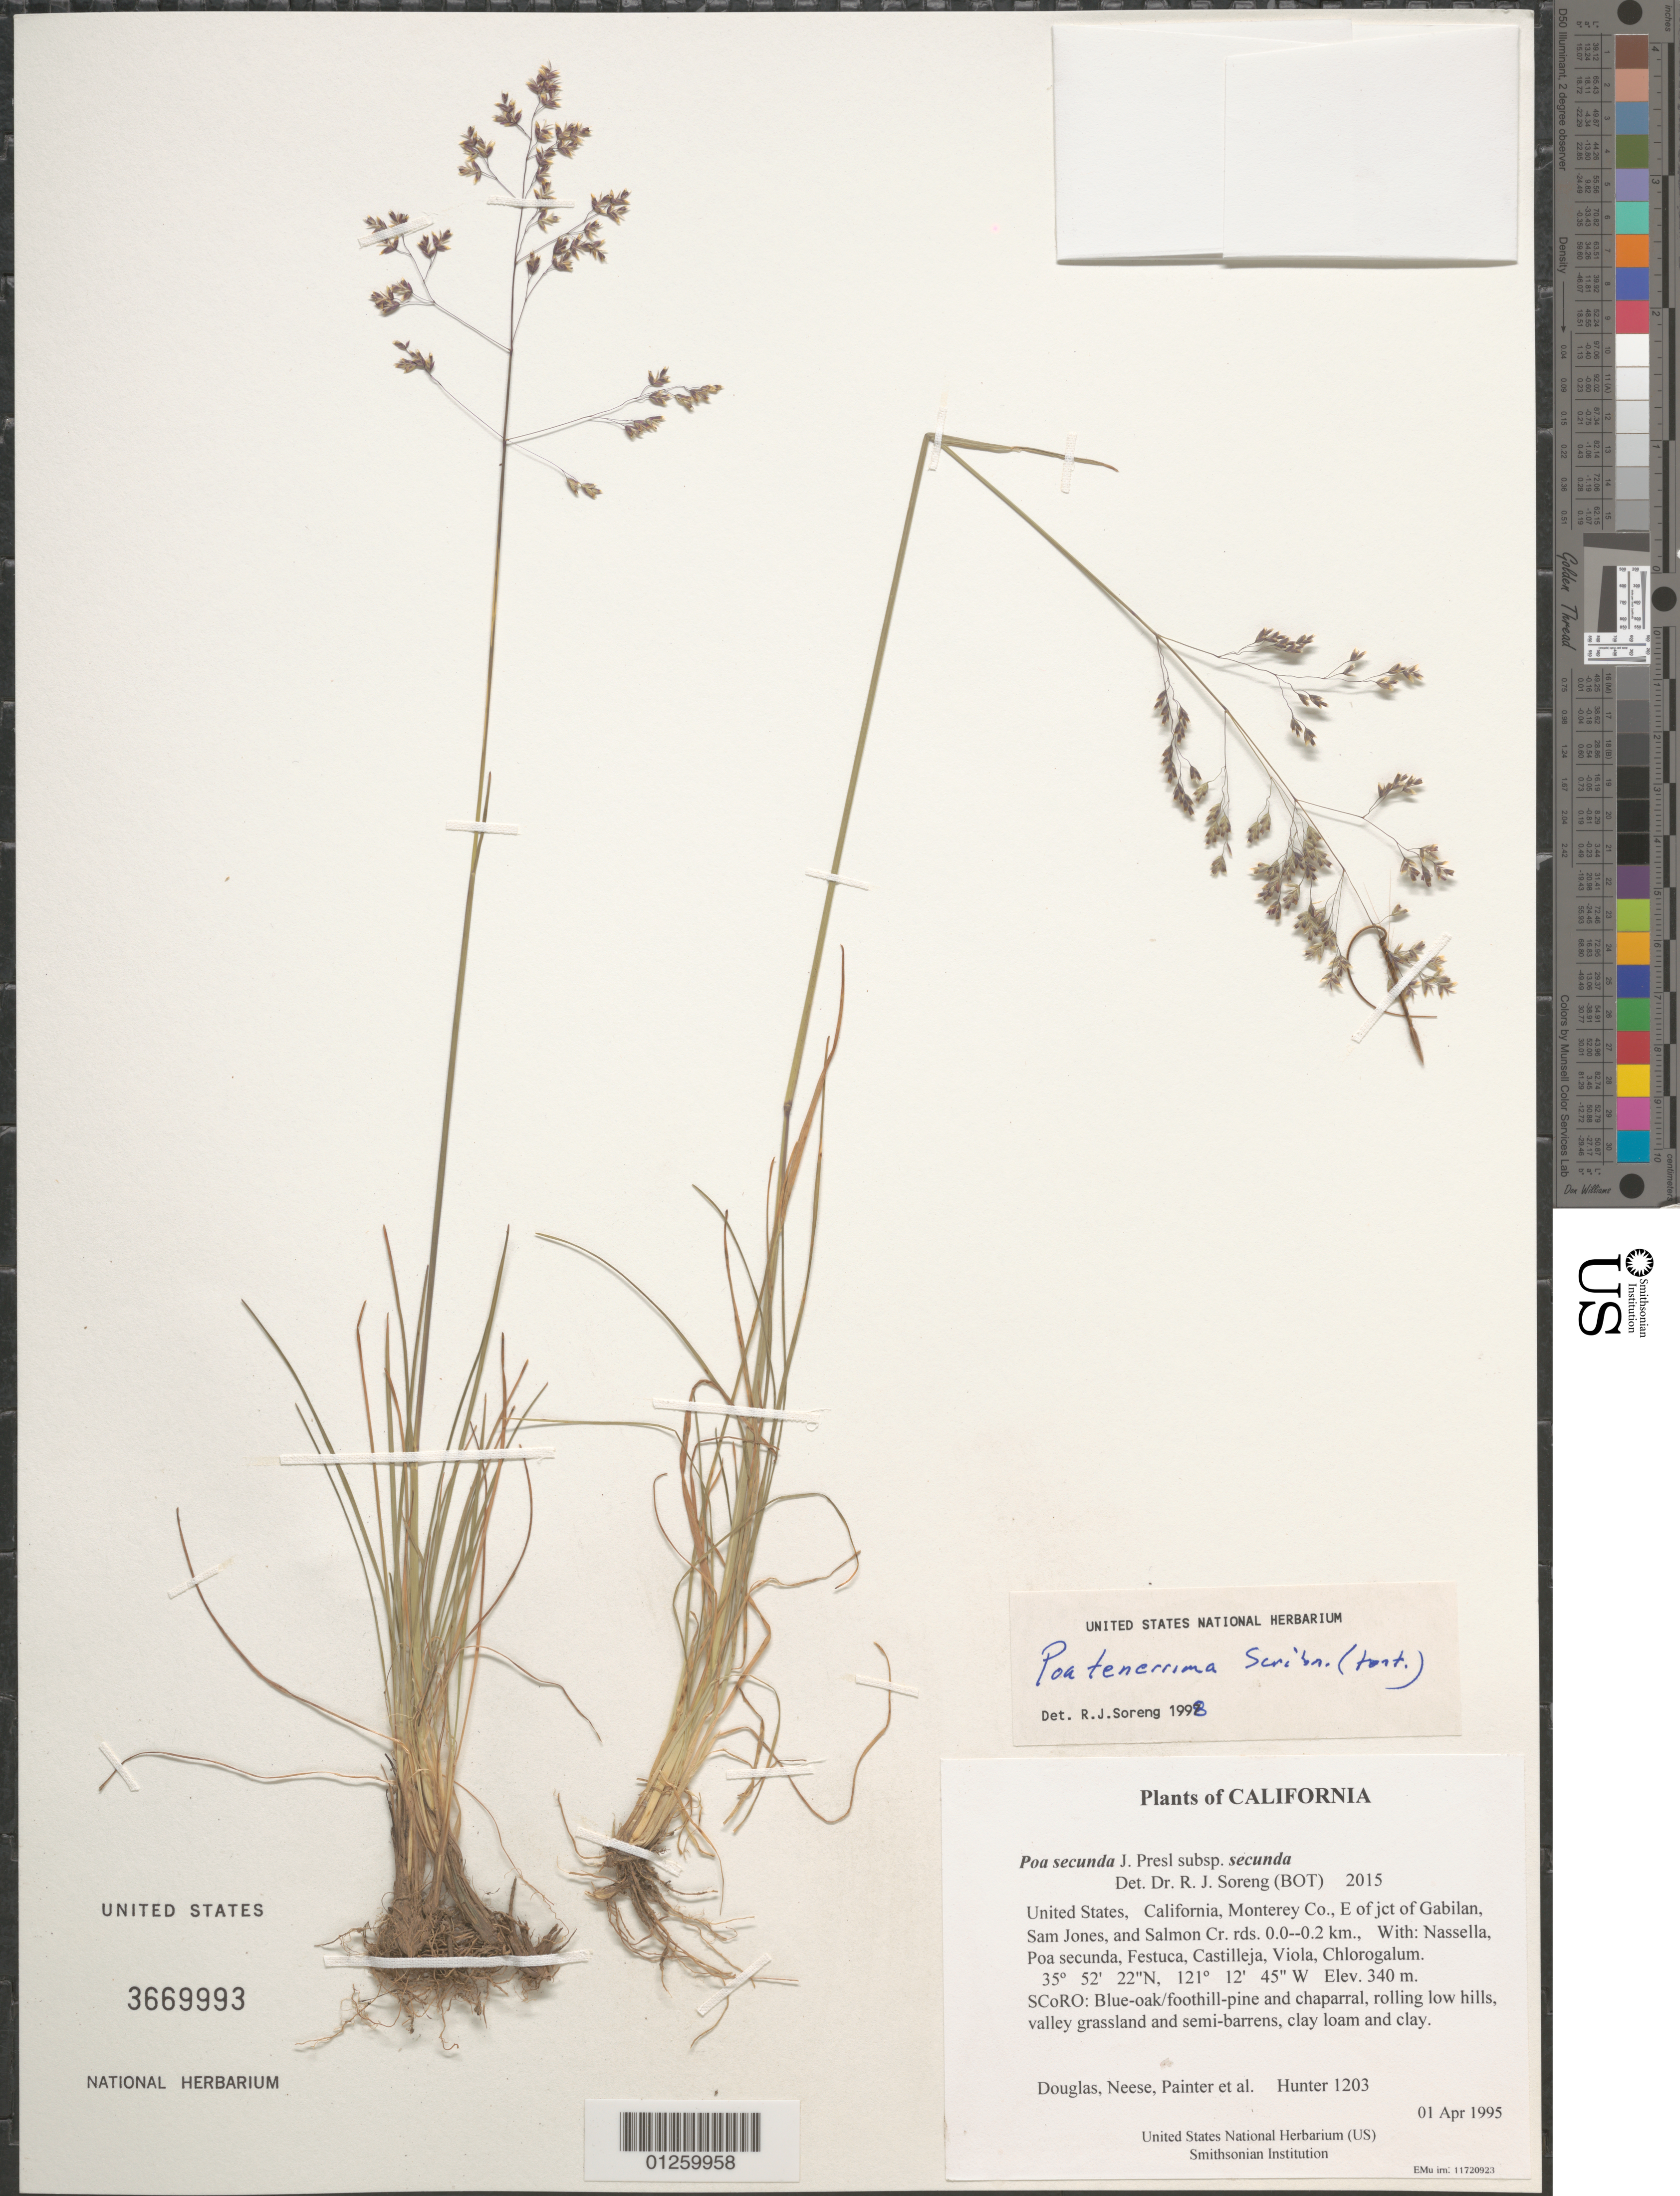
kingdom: Plantae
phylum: Tracheophyta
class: Liliopsida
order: Poales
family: Poaceae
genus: Poa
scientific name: Poa secunda subsp. secunda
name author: J. Presl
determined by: Soreng, Robert J., Research Associate (BOT), Smithsonian Institution - National Museum of Natural History (UNITED STATES)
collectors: P. Douglas et al.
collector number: Fort Hunter Liggett 1203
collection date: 1995-04-01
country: United States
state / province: California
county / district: Monterey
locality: E of jct of Gabilan, Sam Jones, and Salmon Cr. rds. 0.0--0.2 km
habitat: SCoRO: Blue-oak/foothill-pine and chaparral, rolling low hills, valley grassland and semi-barrens, clay loam and clay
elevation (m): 340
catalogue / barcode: US 3669993